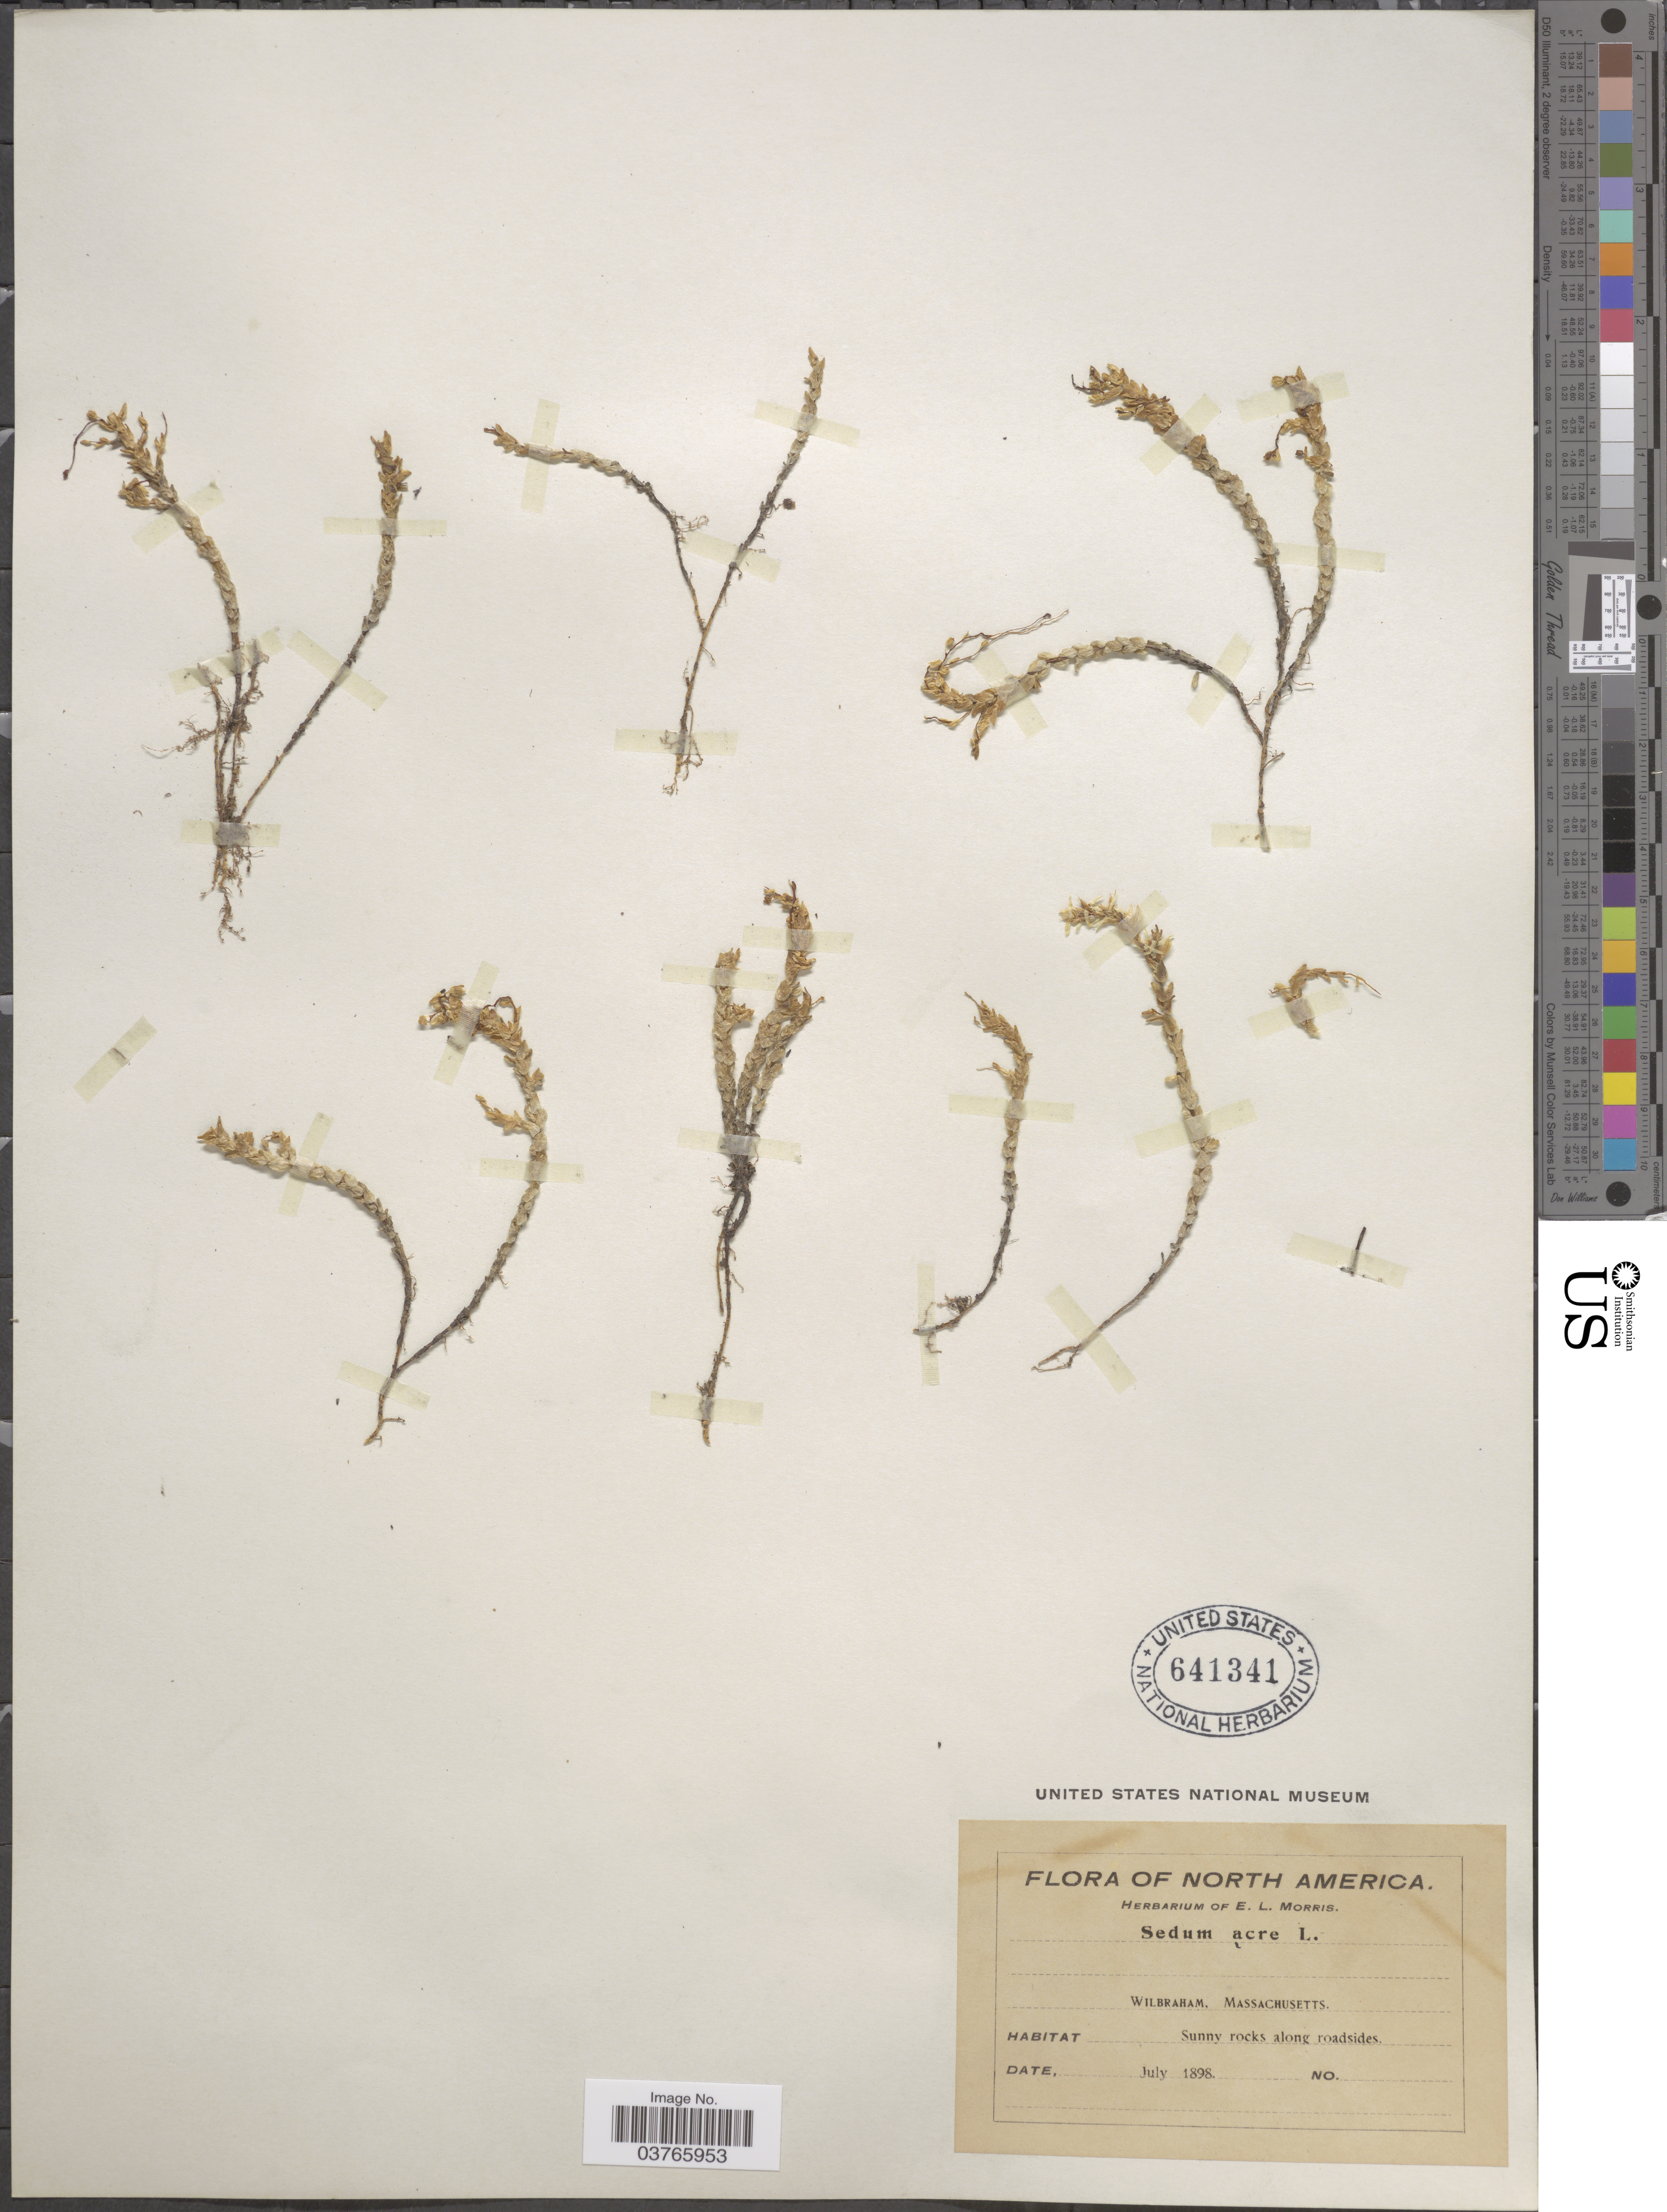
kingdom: Plantae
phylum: Tracheophyta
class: Magnoliopsida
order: Saxifragales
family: Crassulaceae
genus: Sedum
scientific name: Sedum acre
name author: L.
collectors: ex herb. E.L. Morris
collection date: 1898-07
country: United States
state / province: Massachusetts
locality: Wilbraham.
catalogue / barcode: US 641341